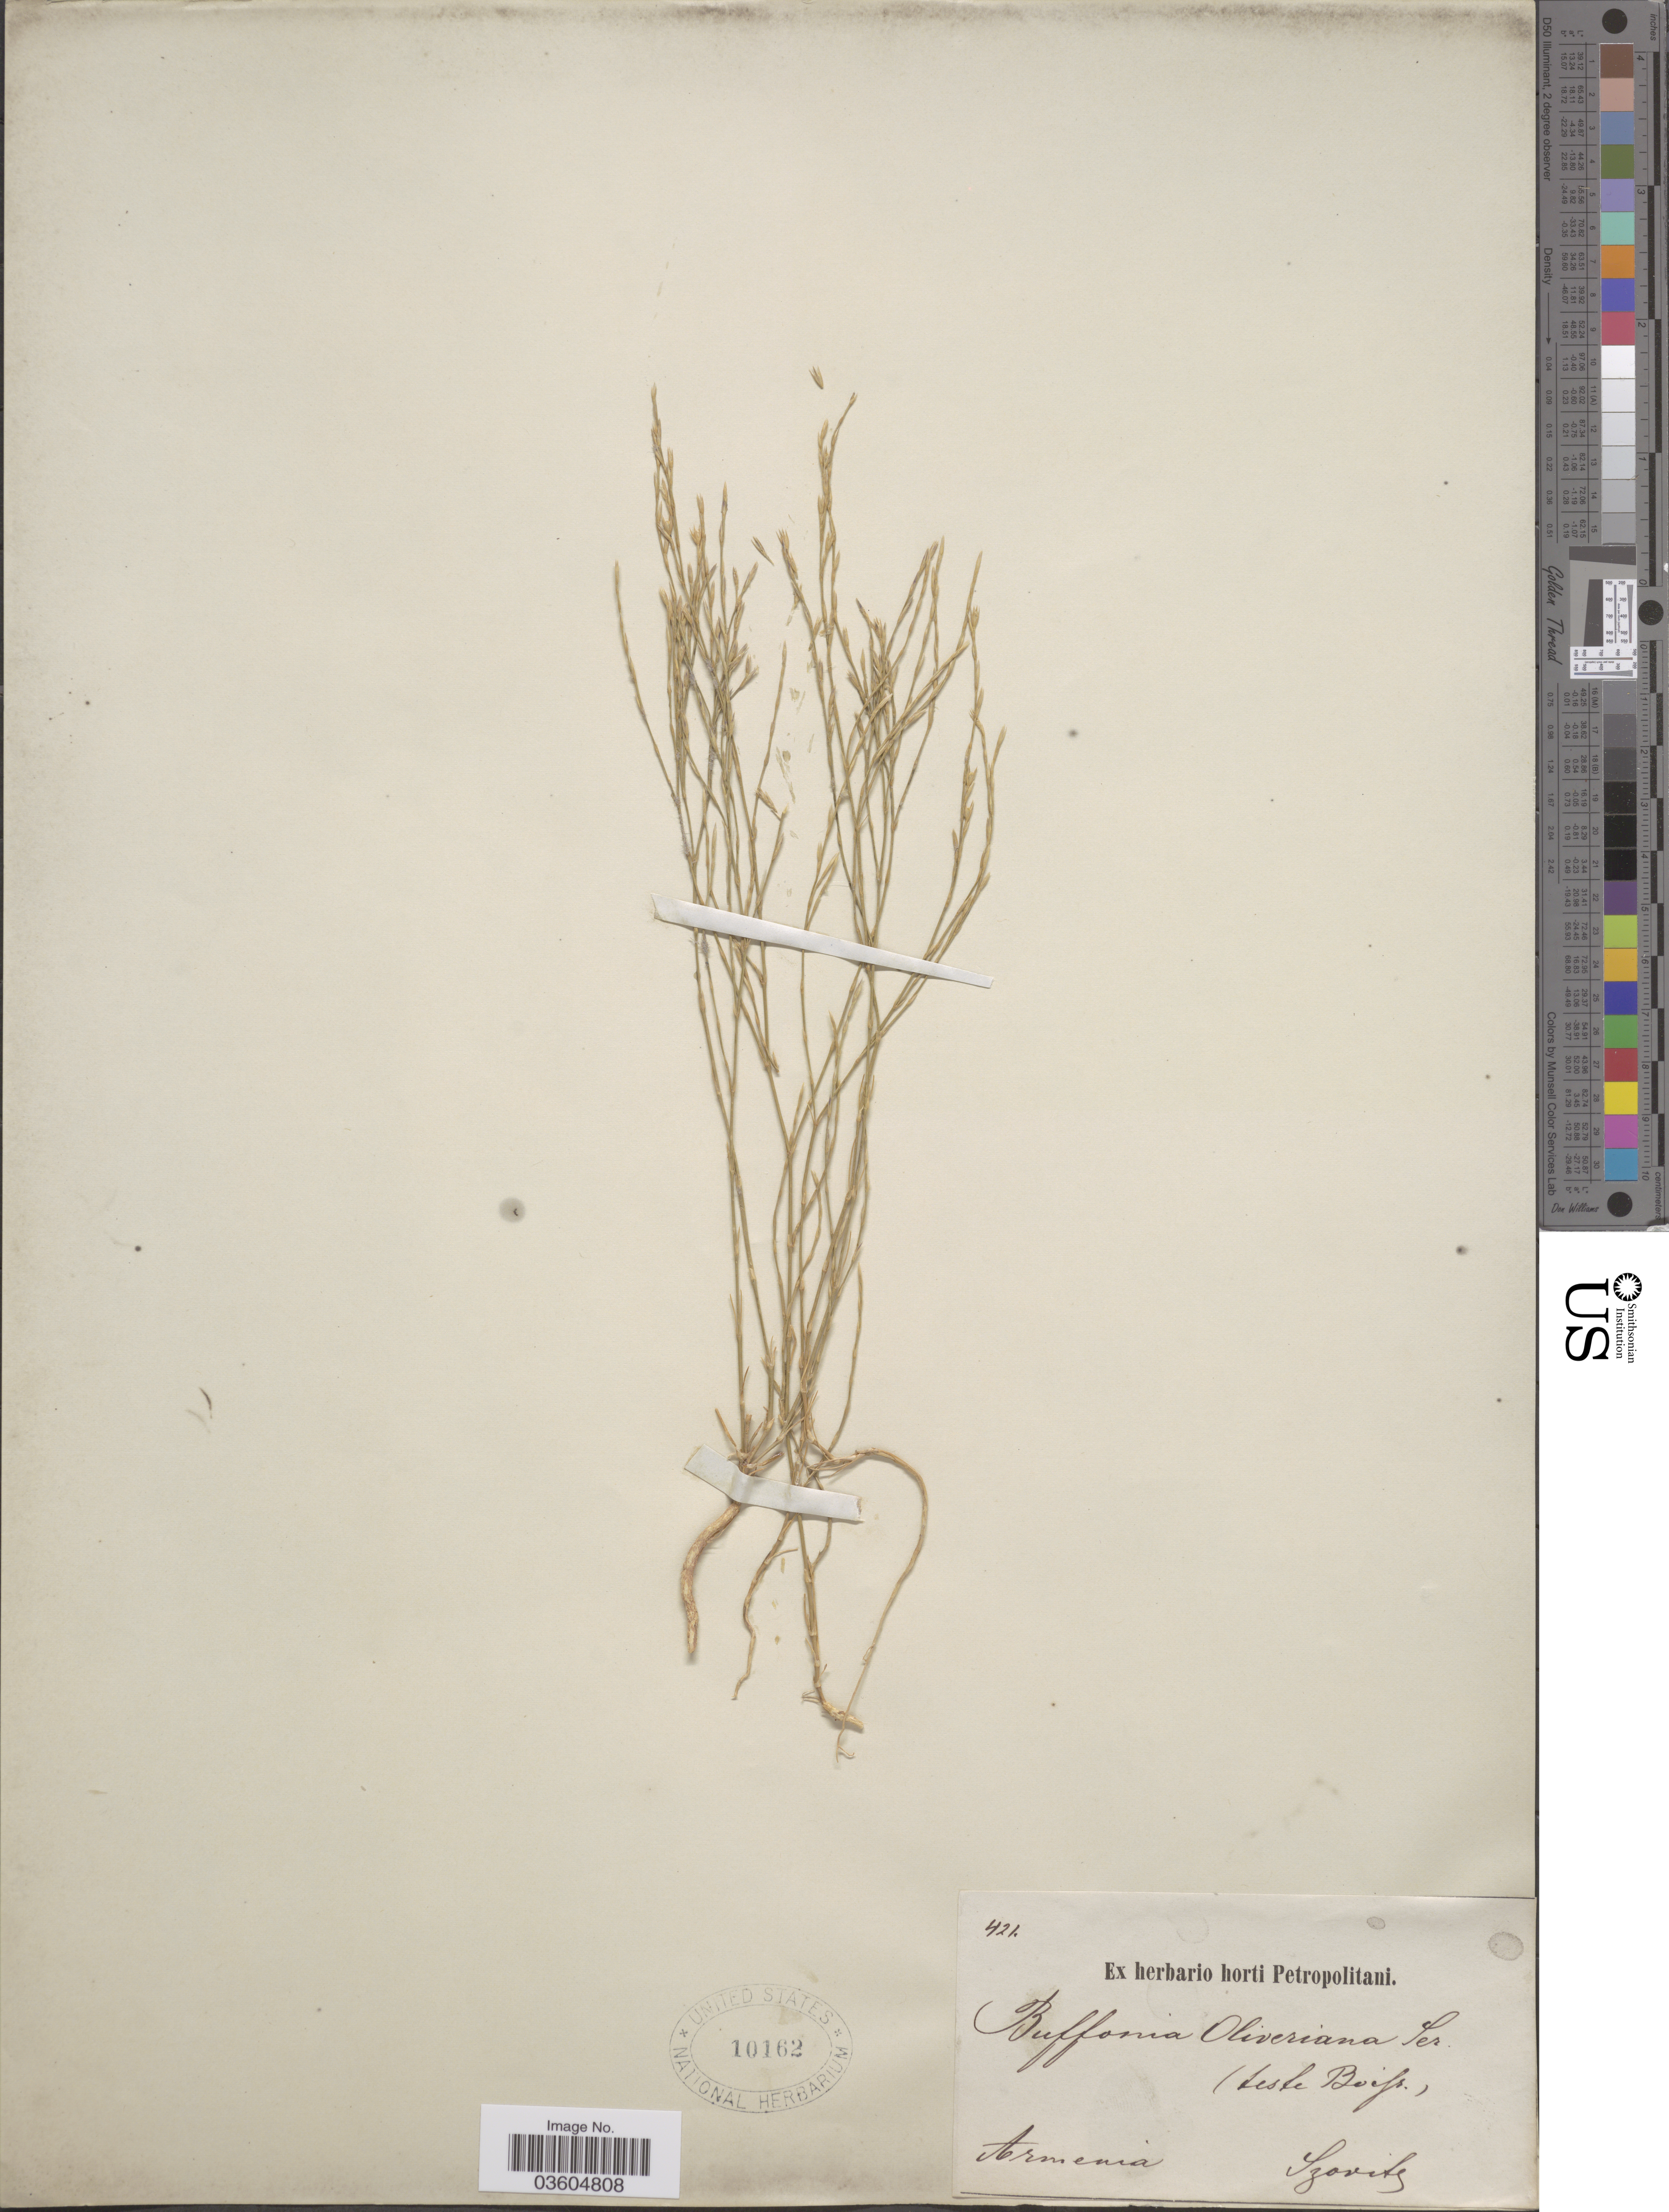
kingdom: Plantae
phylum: Tracheophyta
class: Magnoliopsida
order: Caryophyllales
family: Caryophyllaceae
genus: Bufonia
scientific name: Bufonia oliveriana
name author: Ser.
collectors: Szovits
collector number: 421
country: Armenia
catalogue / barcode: US 10162